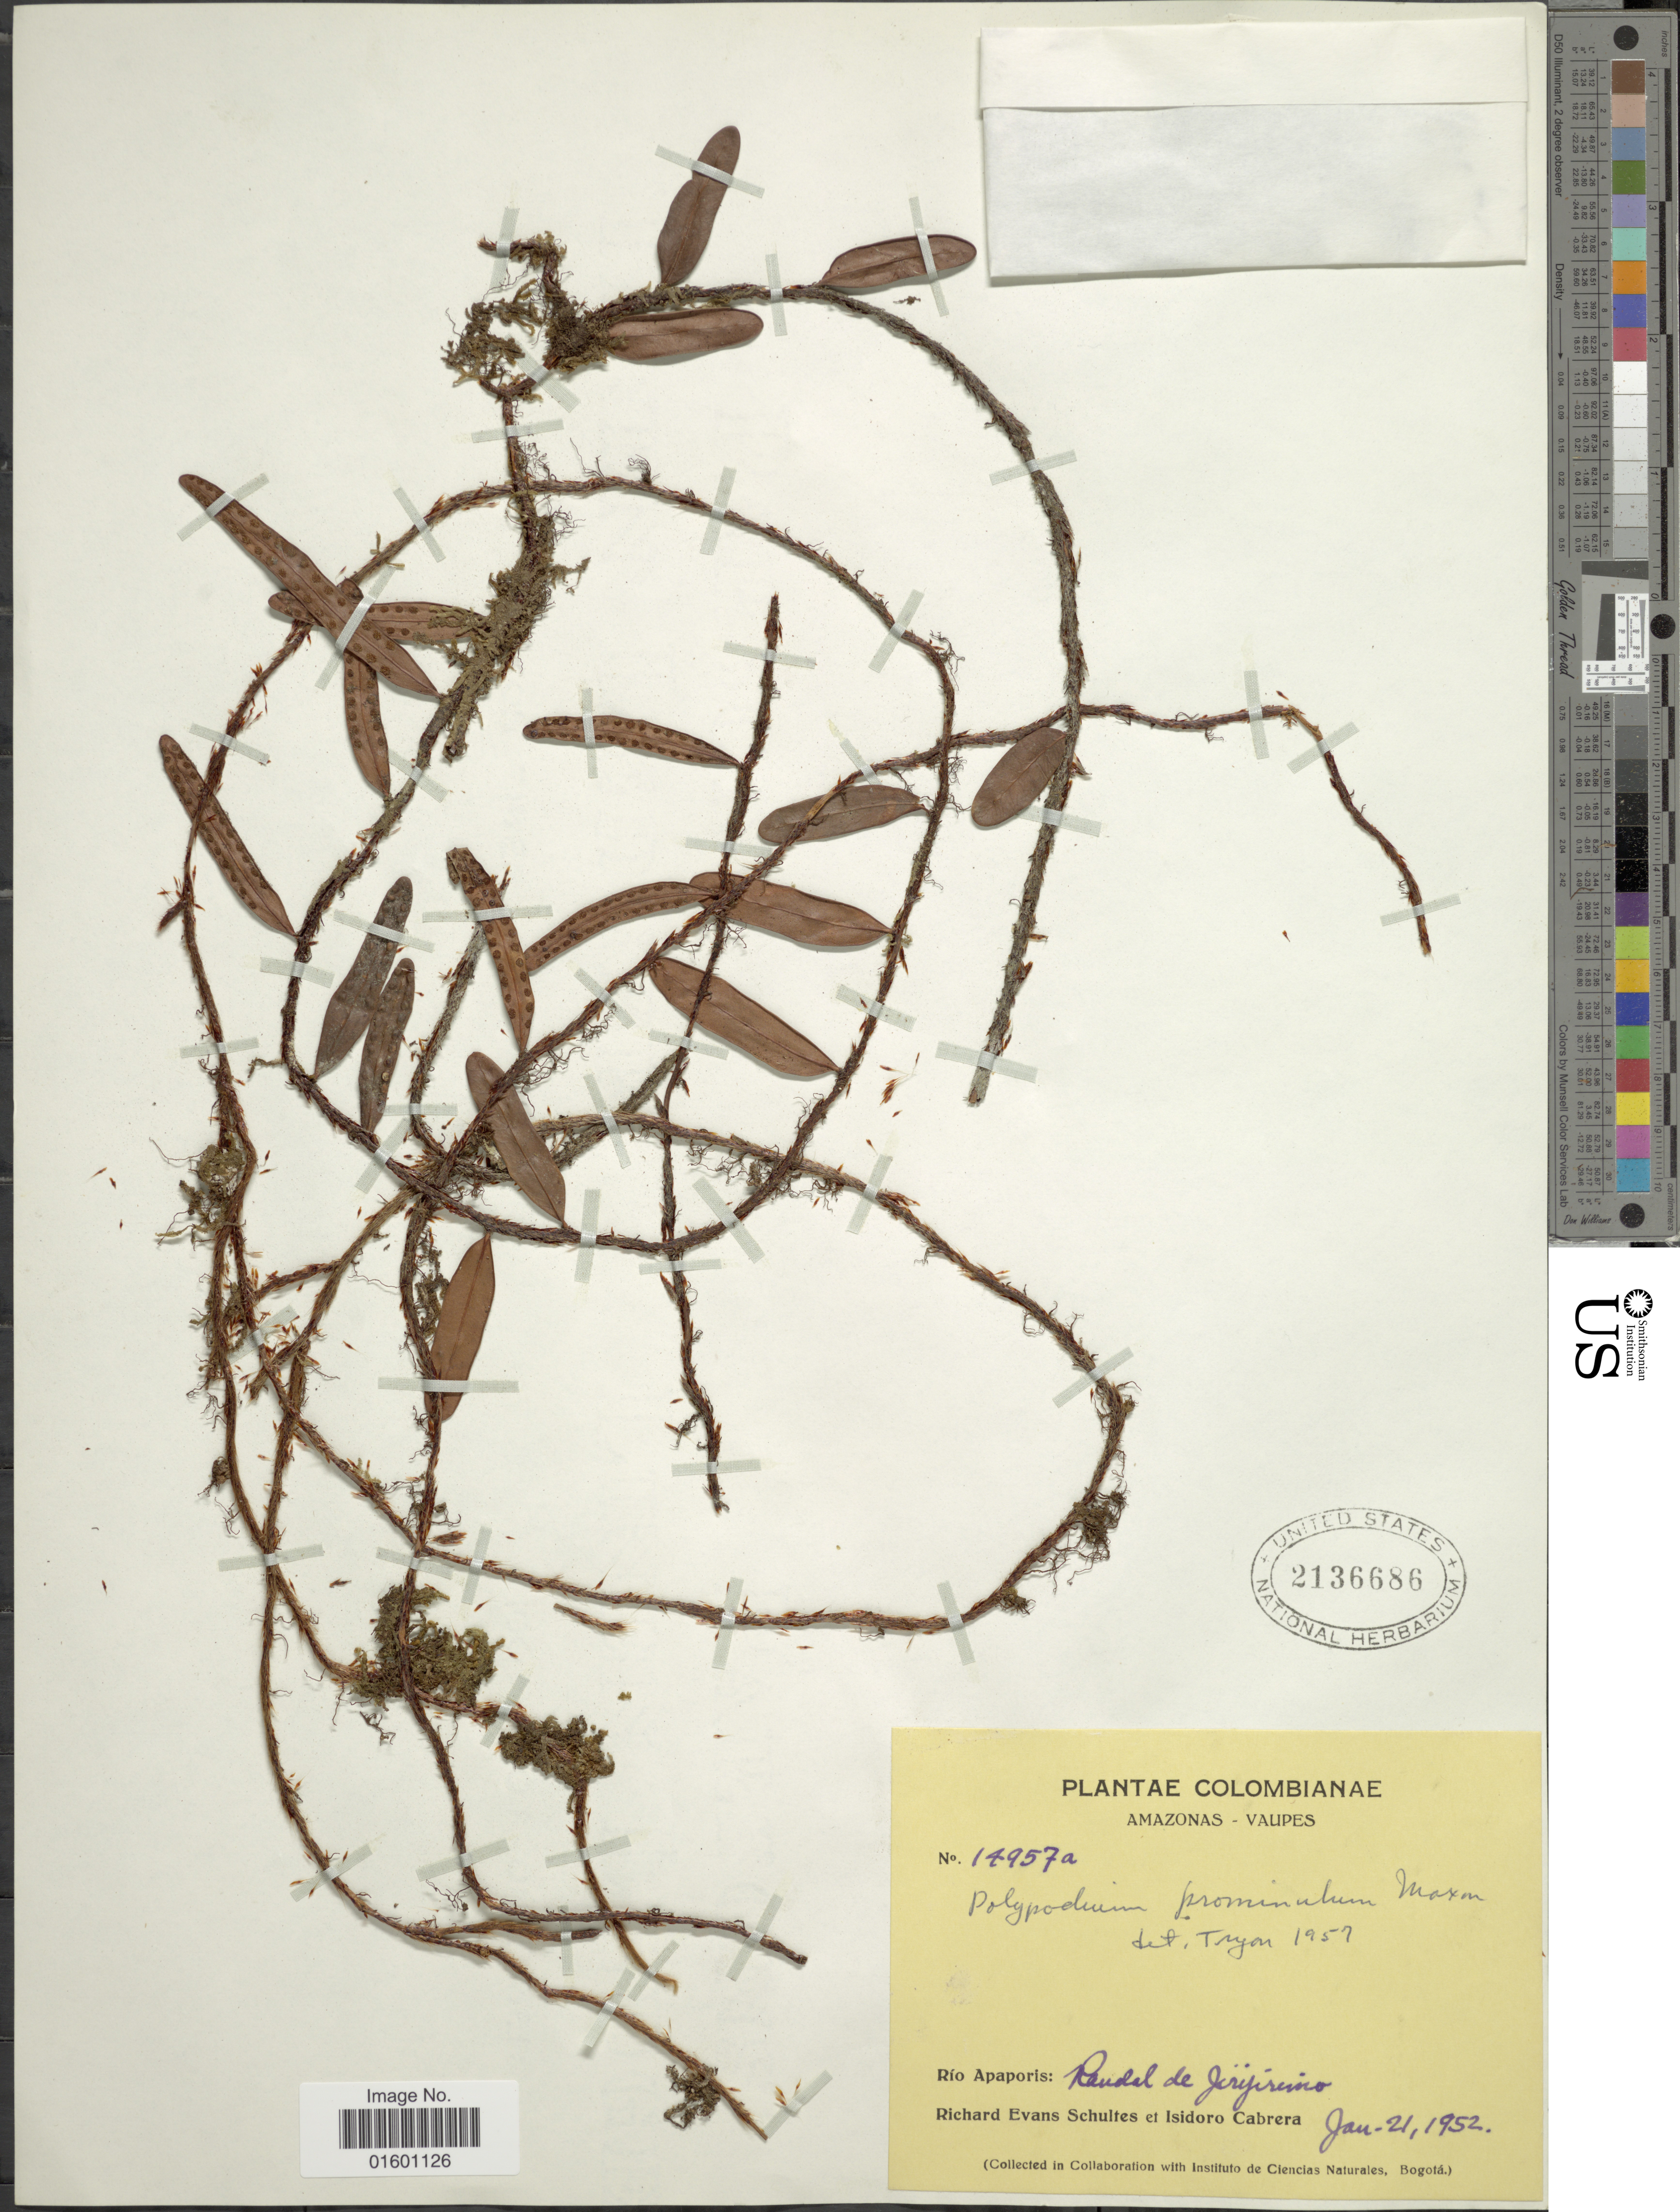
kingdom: Plantae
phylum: Tracheophyta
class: Polypodiopsida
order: Polypodiales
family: Polypodiaceae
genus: Microgramma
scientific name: Microgramma baldwinii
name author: Brade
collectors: R. E. Schultes & I. Cabrera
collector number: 14957a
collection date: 1952-01-21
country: Colombia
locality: Amazonas - Vaupes, Rio Apaporis: Raudal de Jirijirimo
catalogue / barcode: US 2136686